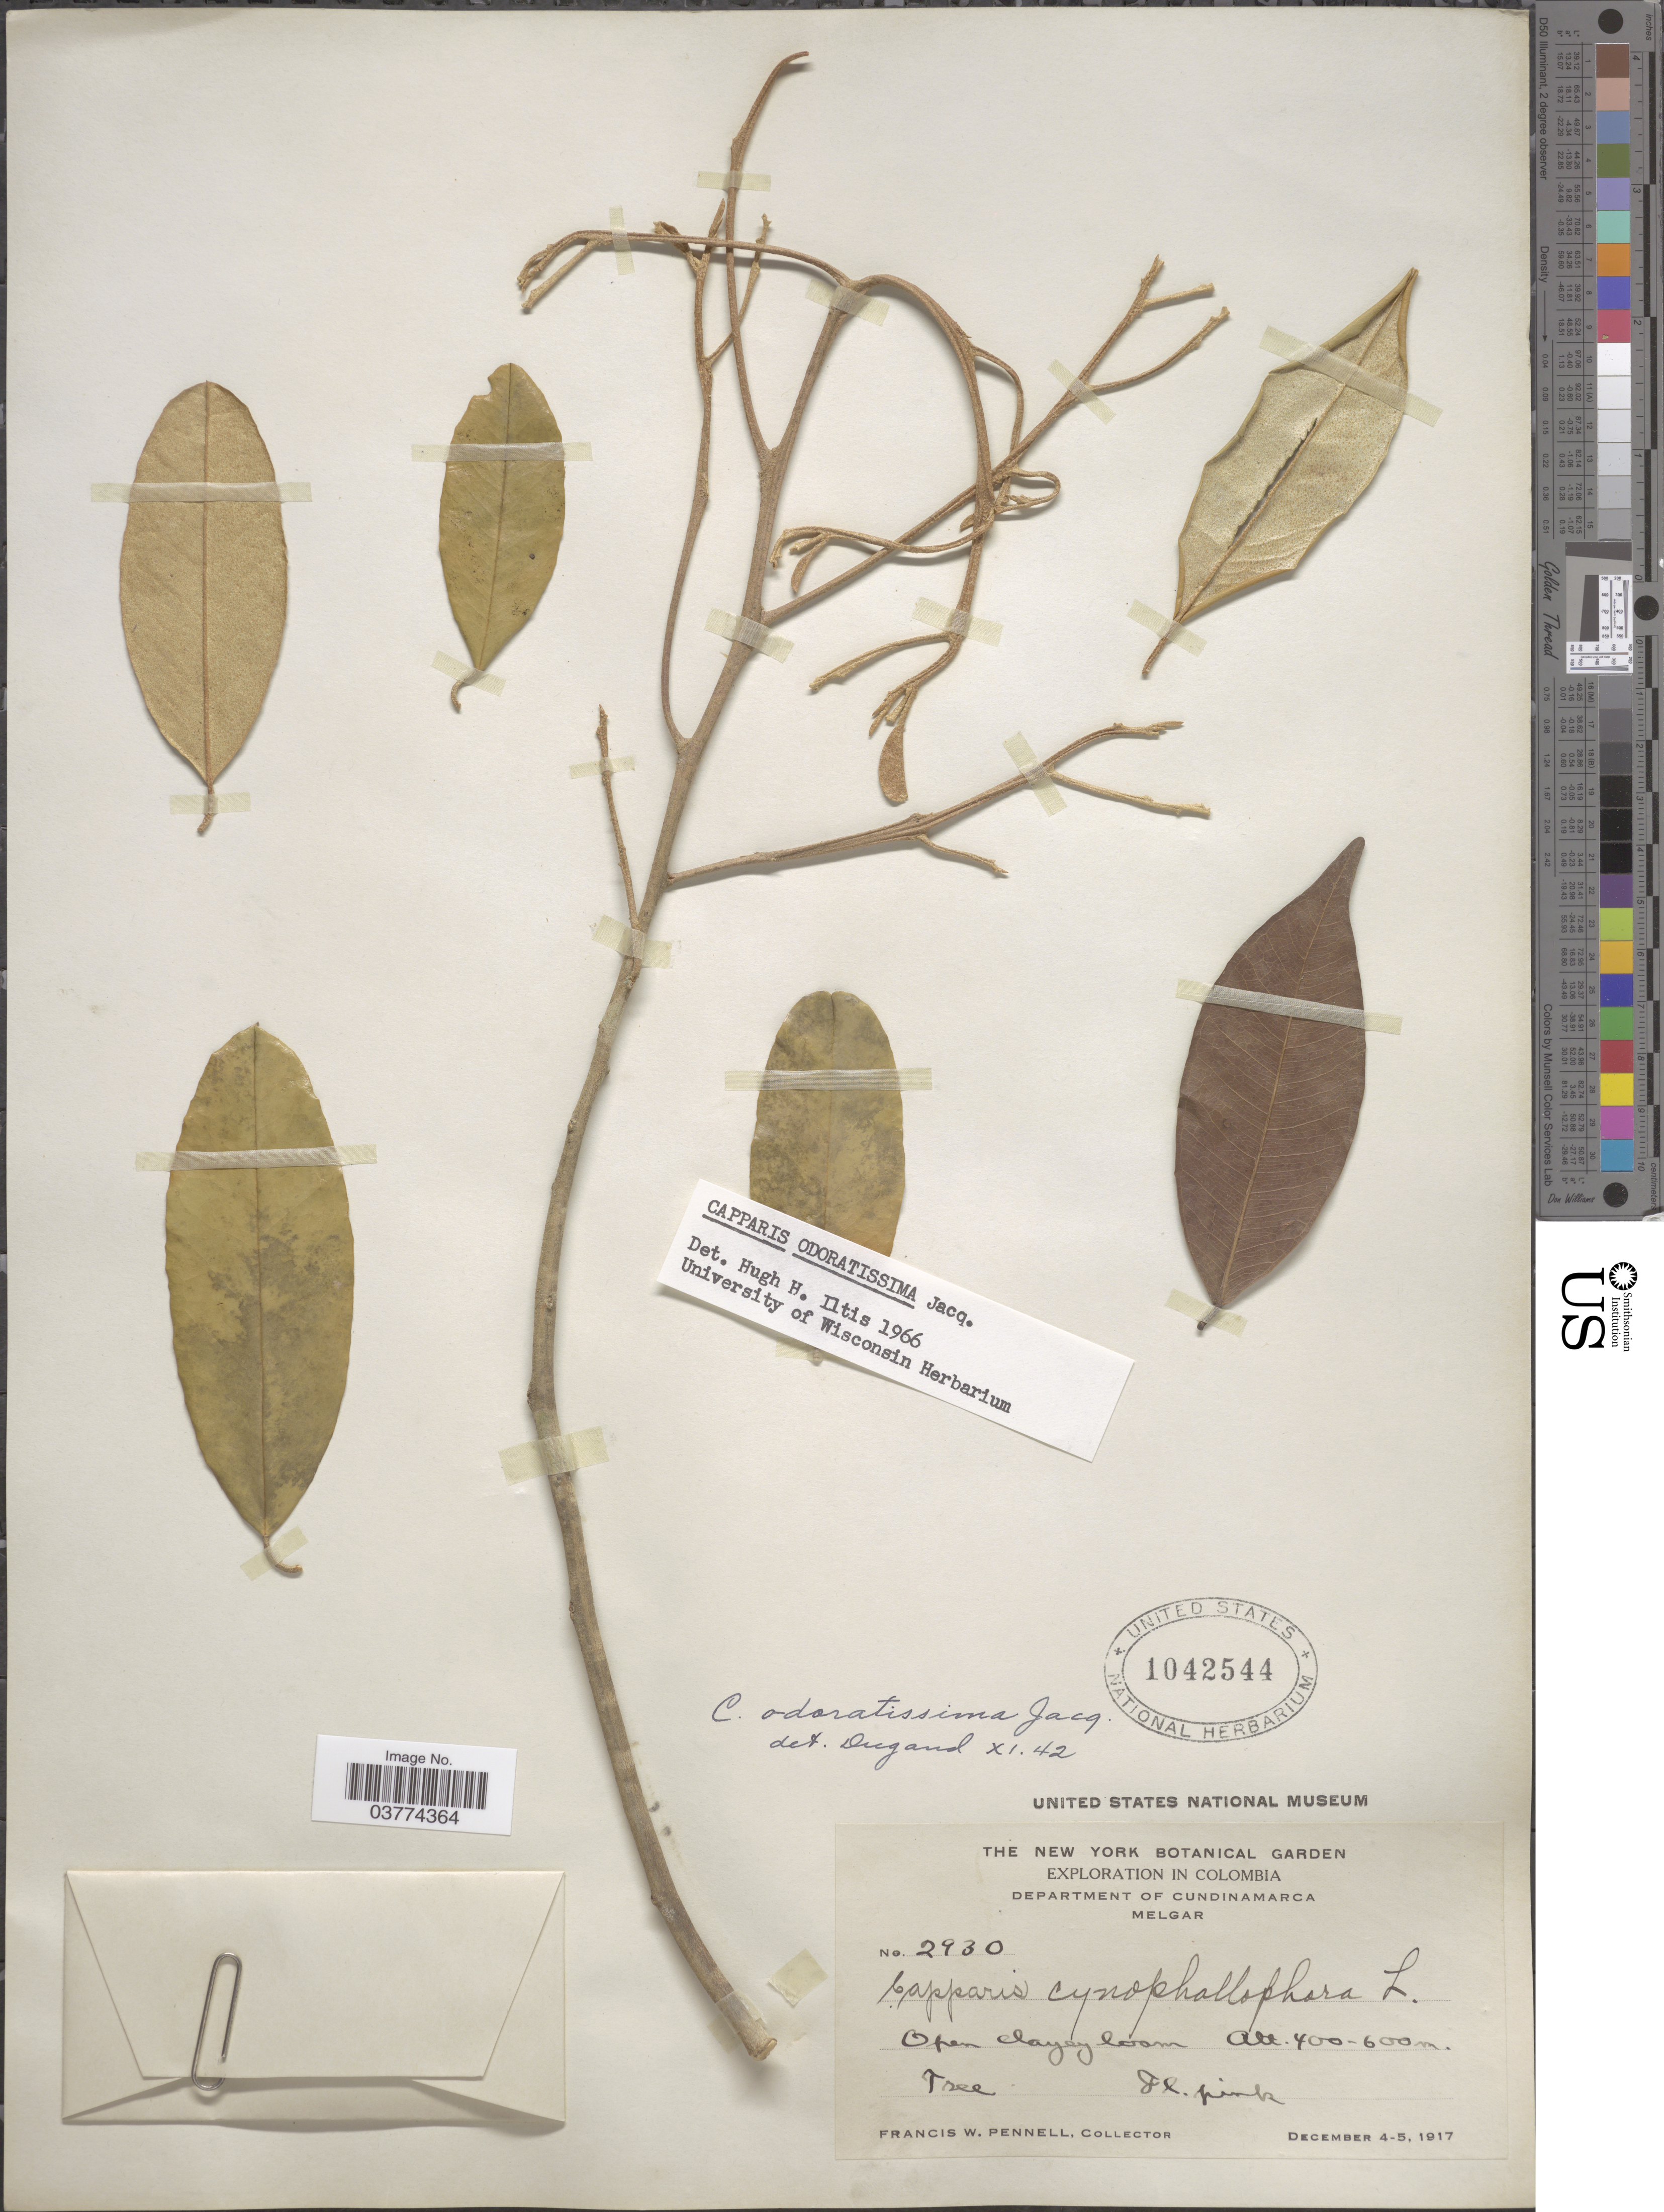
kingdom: Plantae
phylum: Tracheophyta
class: Magnoliopsida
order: Brassicales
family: Capparaceae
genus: Quadrella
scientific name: Quadrella odoratissima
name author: (Jacq.) Hutch.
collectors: F. W. Pennell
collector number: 2930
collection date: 1917-12-04/1917-12-05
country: Colombia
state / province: Cundinamarca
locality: Department of Cundinamarca. Melgar.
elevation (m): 400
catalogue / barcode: US 1042544